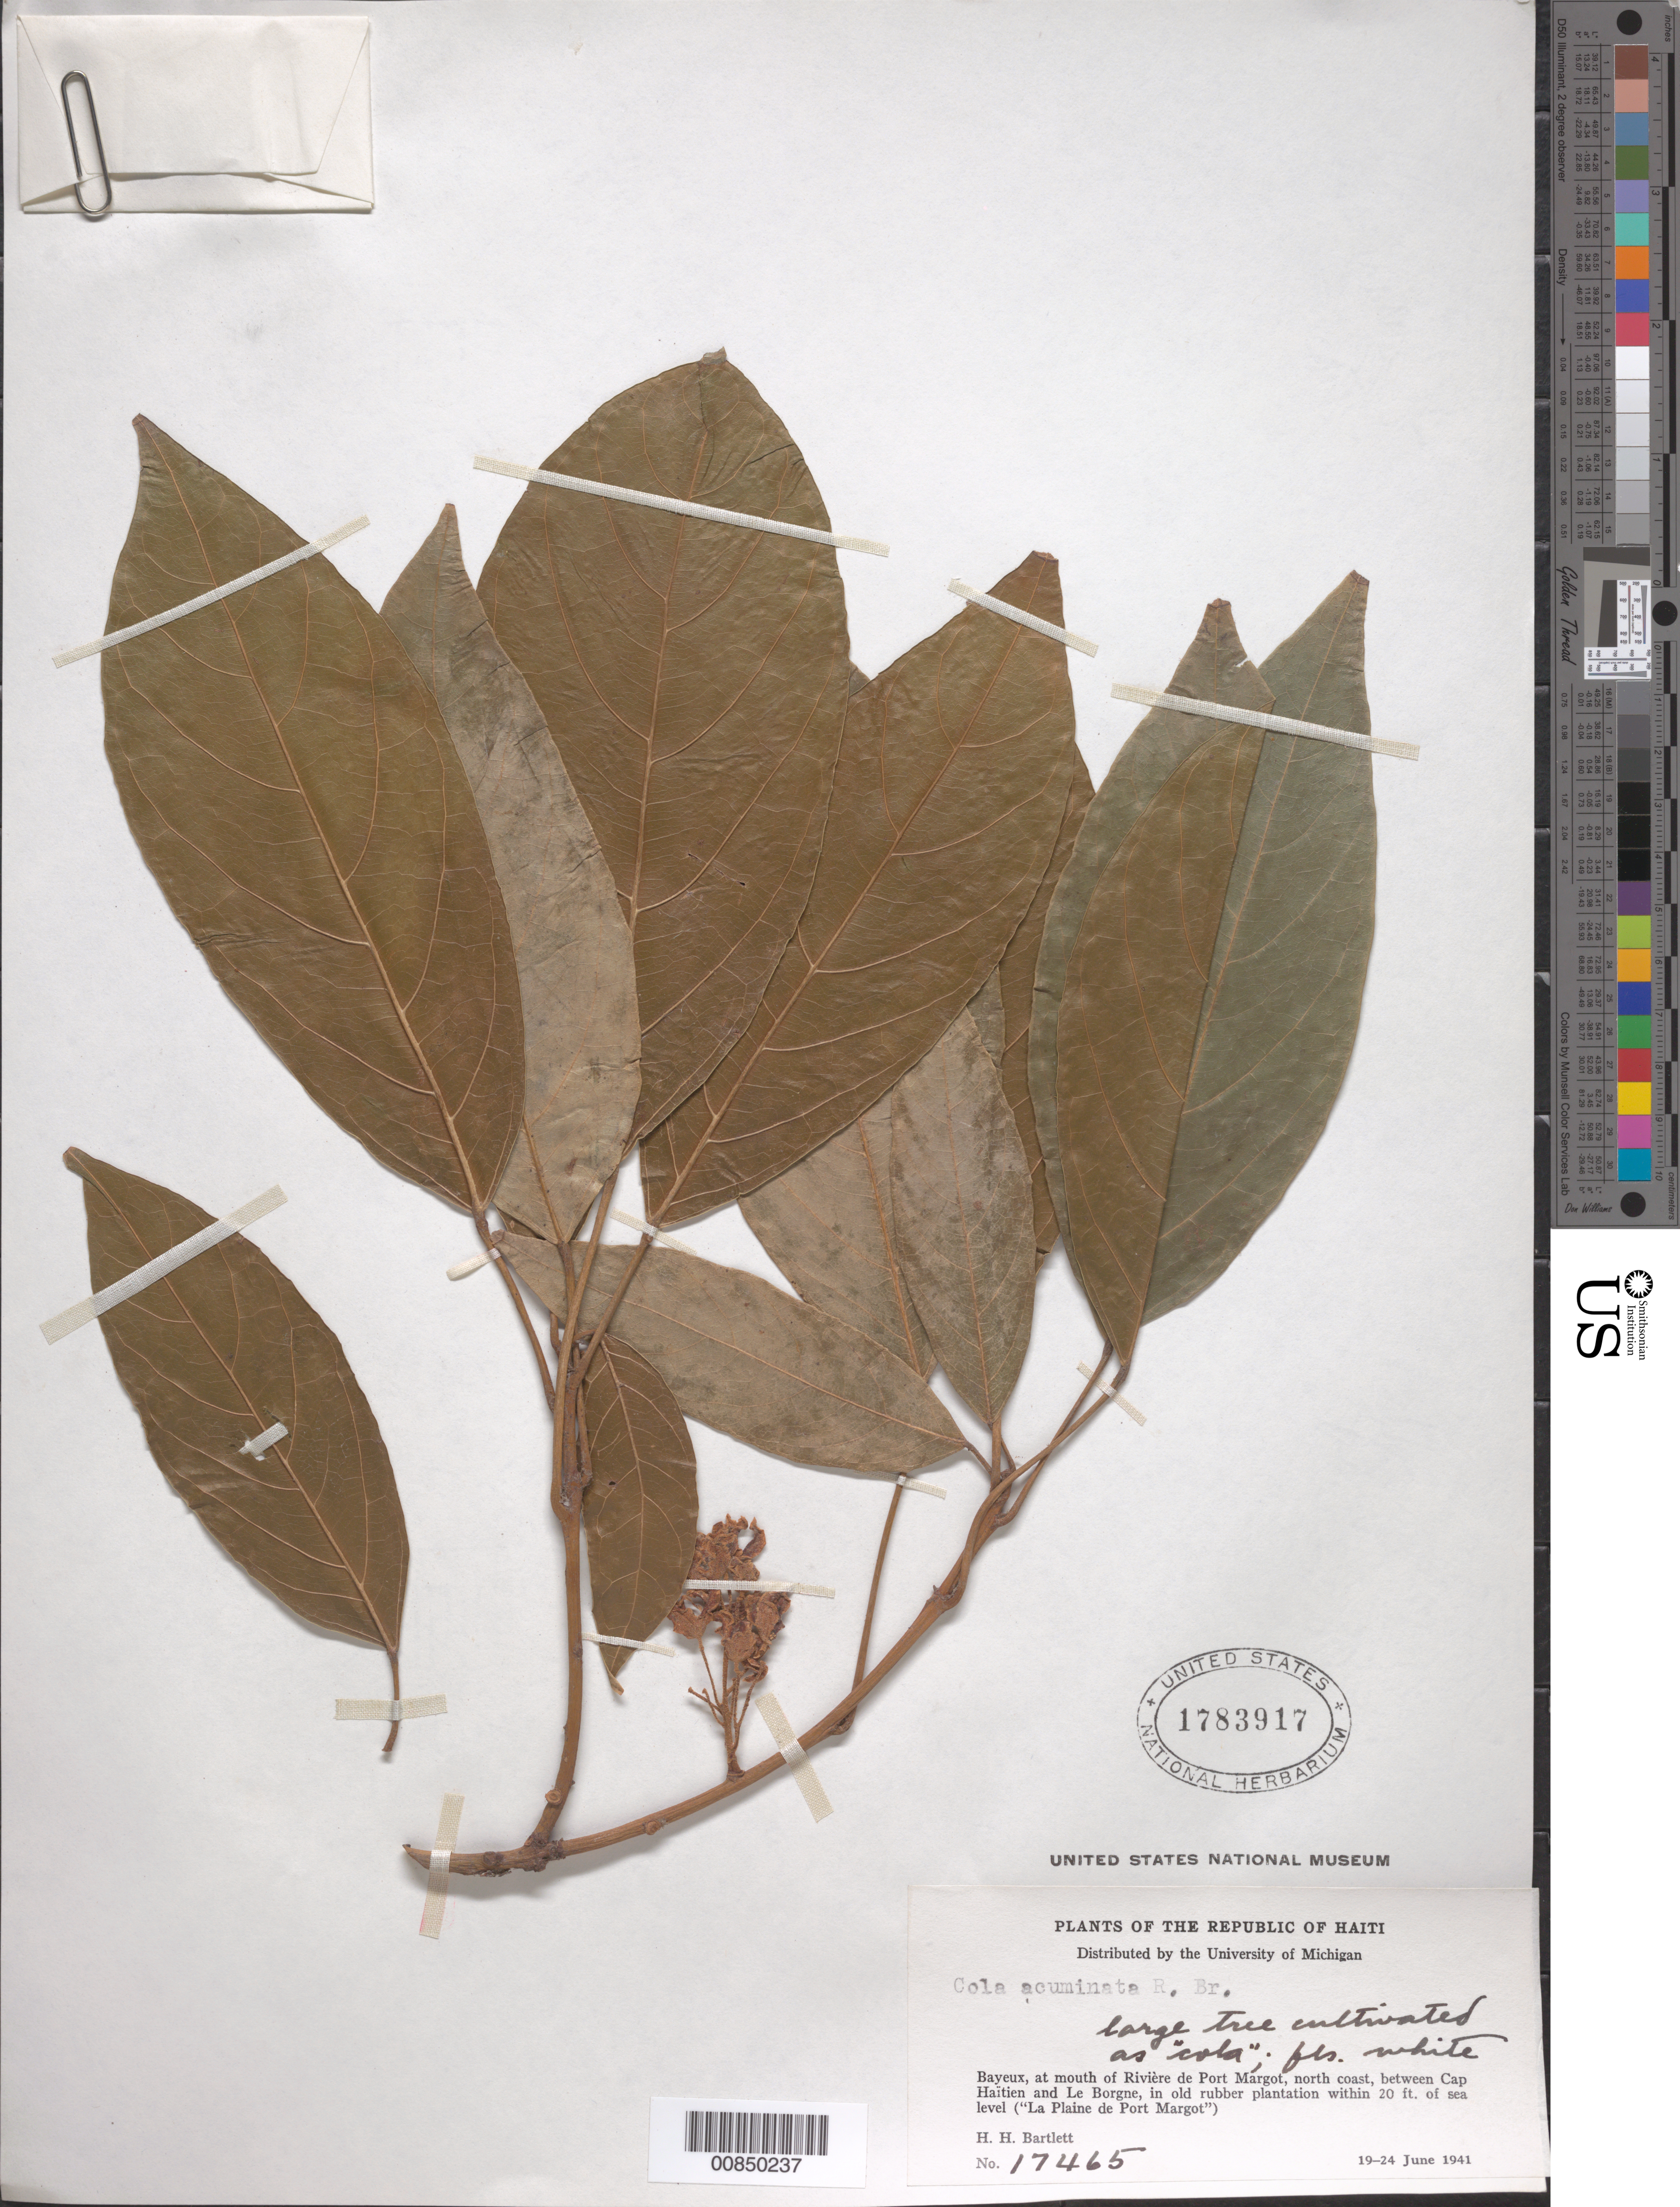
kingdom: Plantae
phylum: Tracheophyta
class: Magnoliopsida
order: Malvales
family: Malvaceae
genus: Cola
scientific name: Cola acuminata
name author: (P. Beauv.) Schott & Endl.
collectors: H. H. Bartlett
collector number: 17465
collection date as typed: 19 Jun 1941 to 24 Jun 1941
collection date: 1941-06-19/1941-06-24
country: Haiti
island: Hispaniola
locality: Bayeux, at mouth of Rivière de Port Margot, north coast, between Cap Haitien and Le Borgne (La Plaine de Port Margot)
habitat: In old rubber plantation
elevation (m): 6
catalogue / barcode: US 1783917